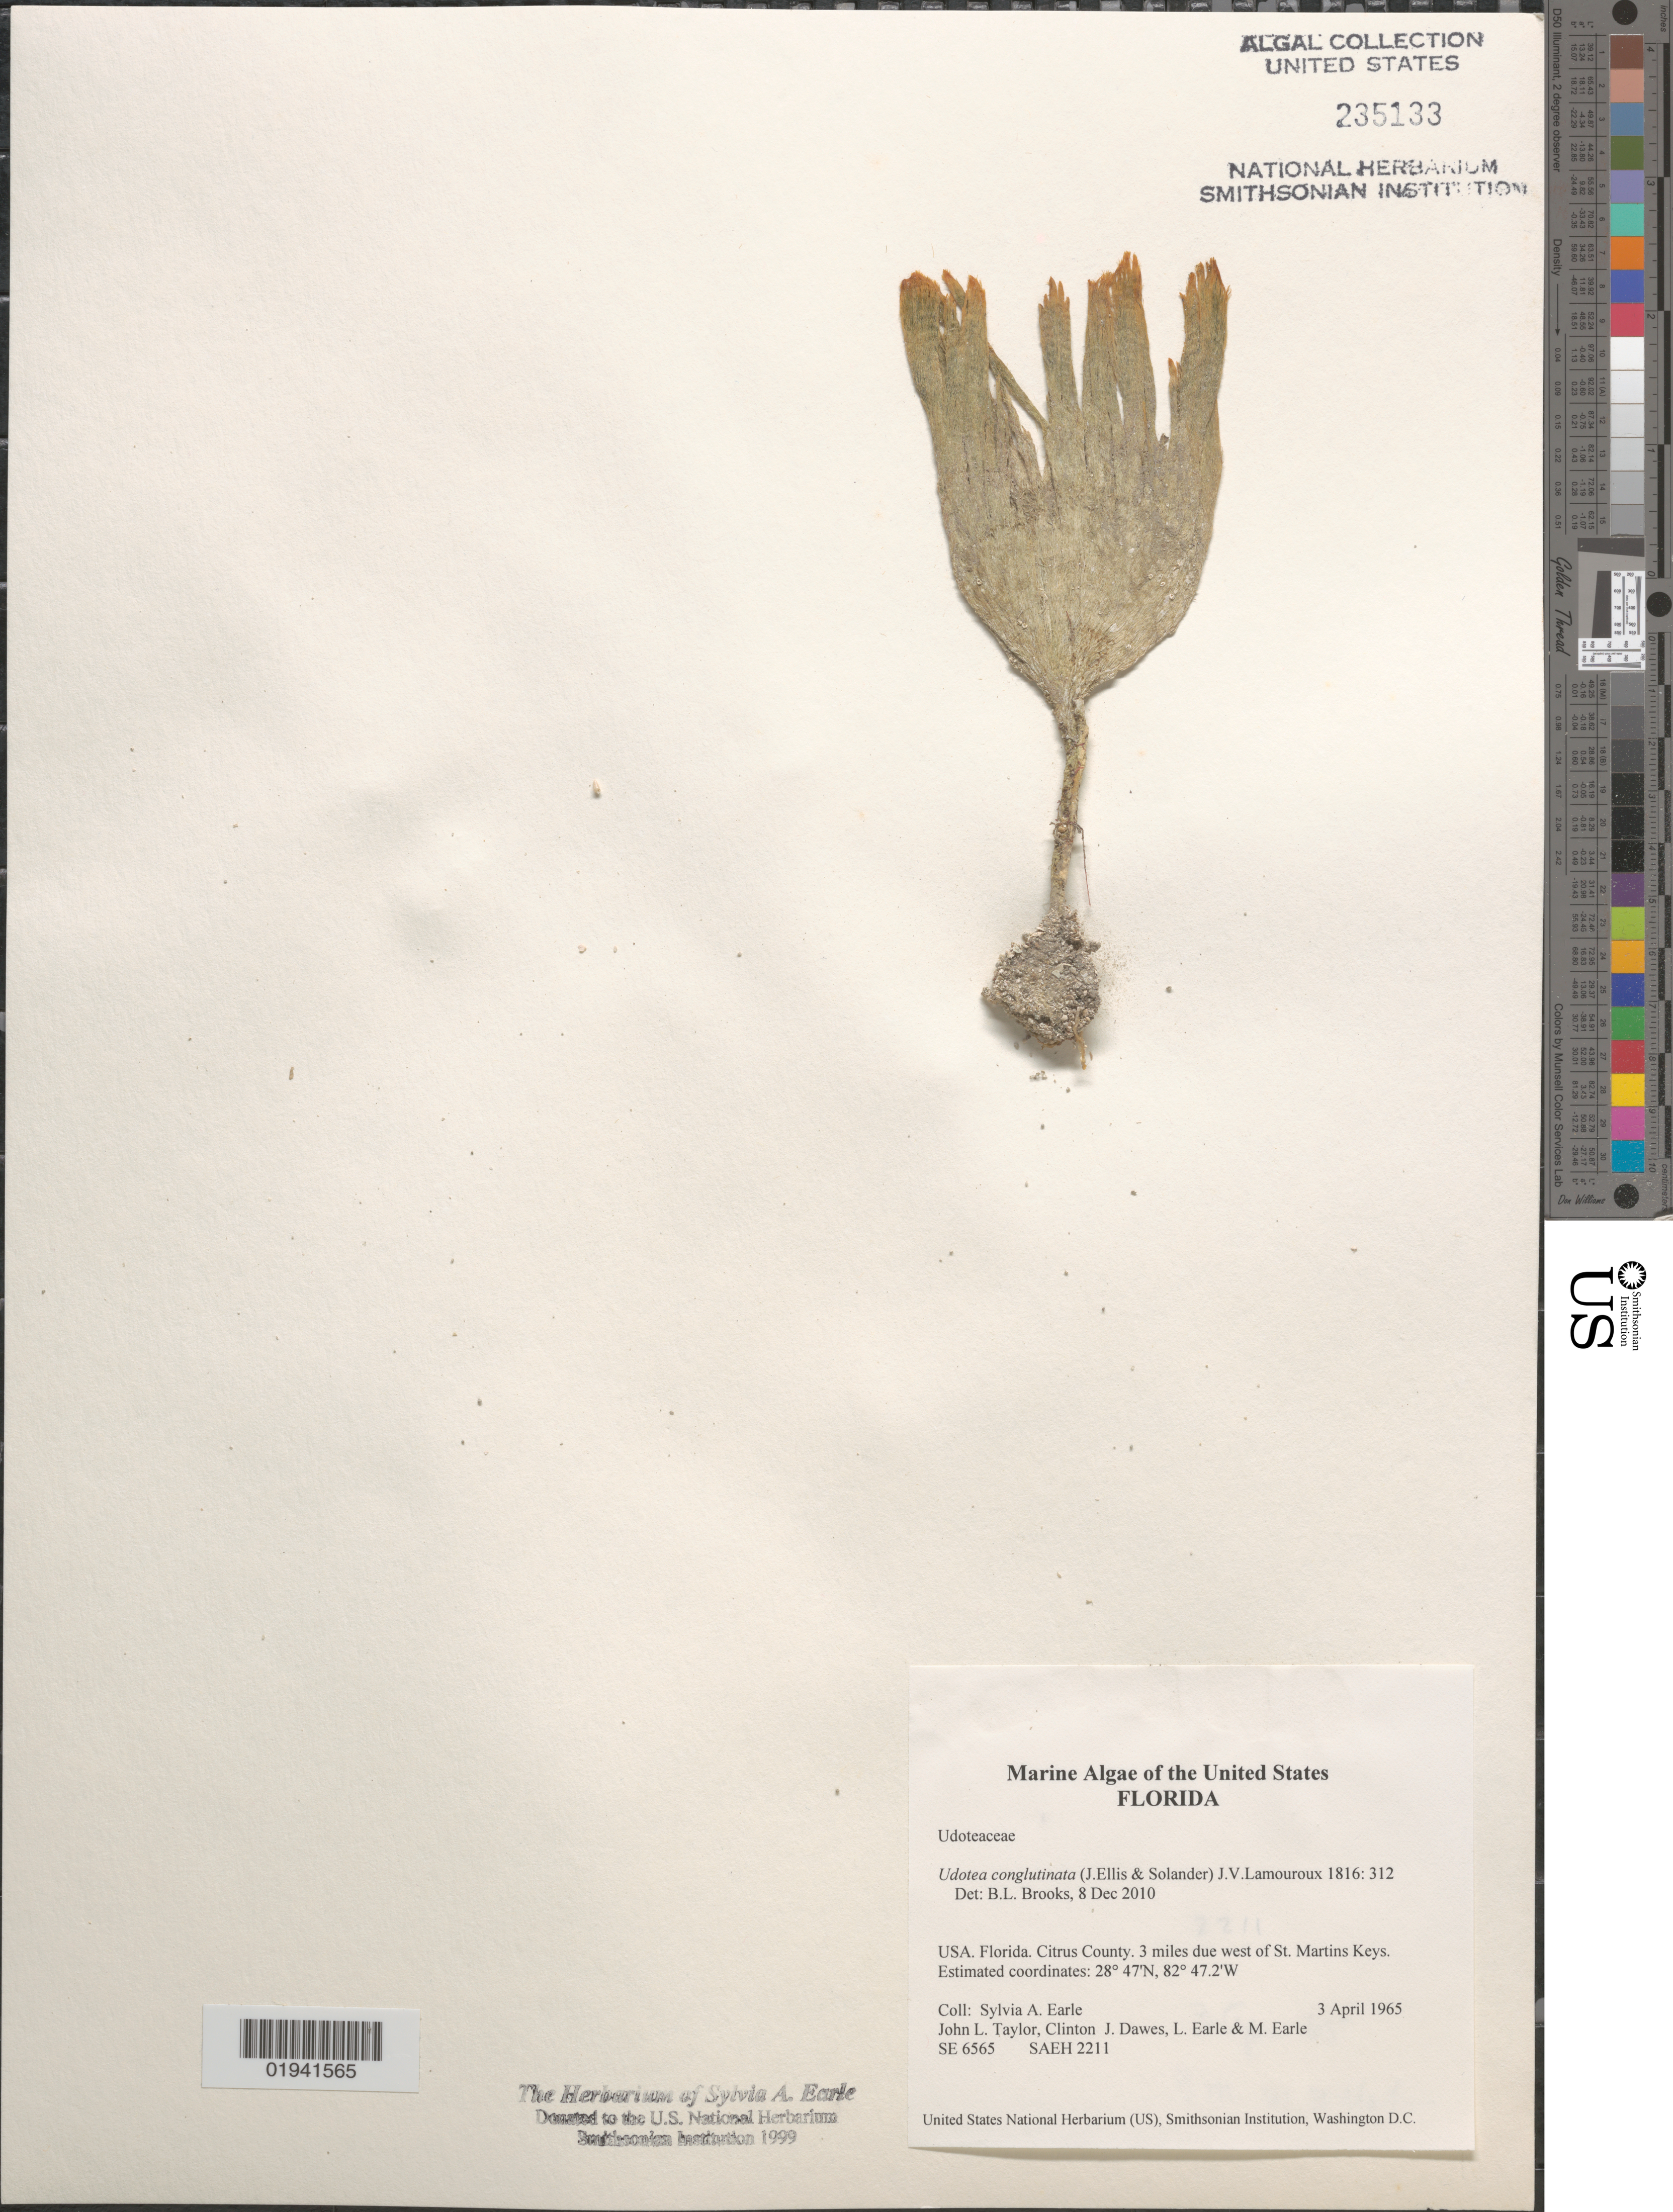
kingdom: Plantae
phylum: Chlorophyta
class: Ulvophyceae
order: Bryopsidales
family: Udoteaceae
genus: Udotea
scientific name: Udotea conglutinata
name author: (Ellis & Sol.) J.V.Lamouroux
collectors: S. A. Earle, J. L. Taylor, C. Dawes, L. Earle & M. Earle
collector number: SE6565/SAEH2211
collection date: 1965-04-03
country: United States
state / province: Florida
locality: Citrus County. 3 miles due west of St. Martins Keys.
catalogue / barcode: US 235133